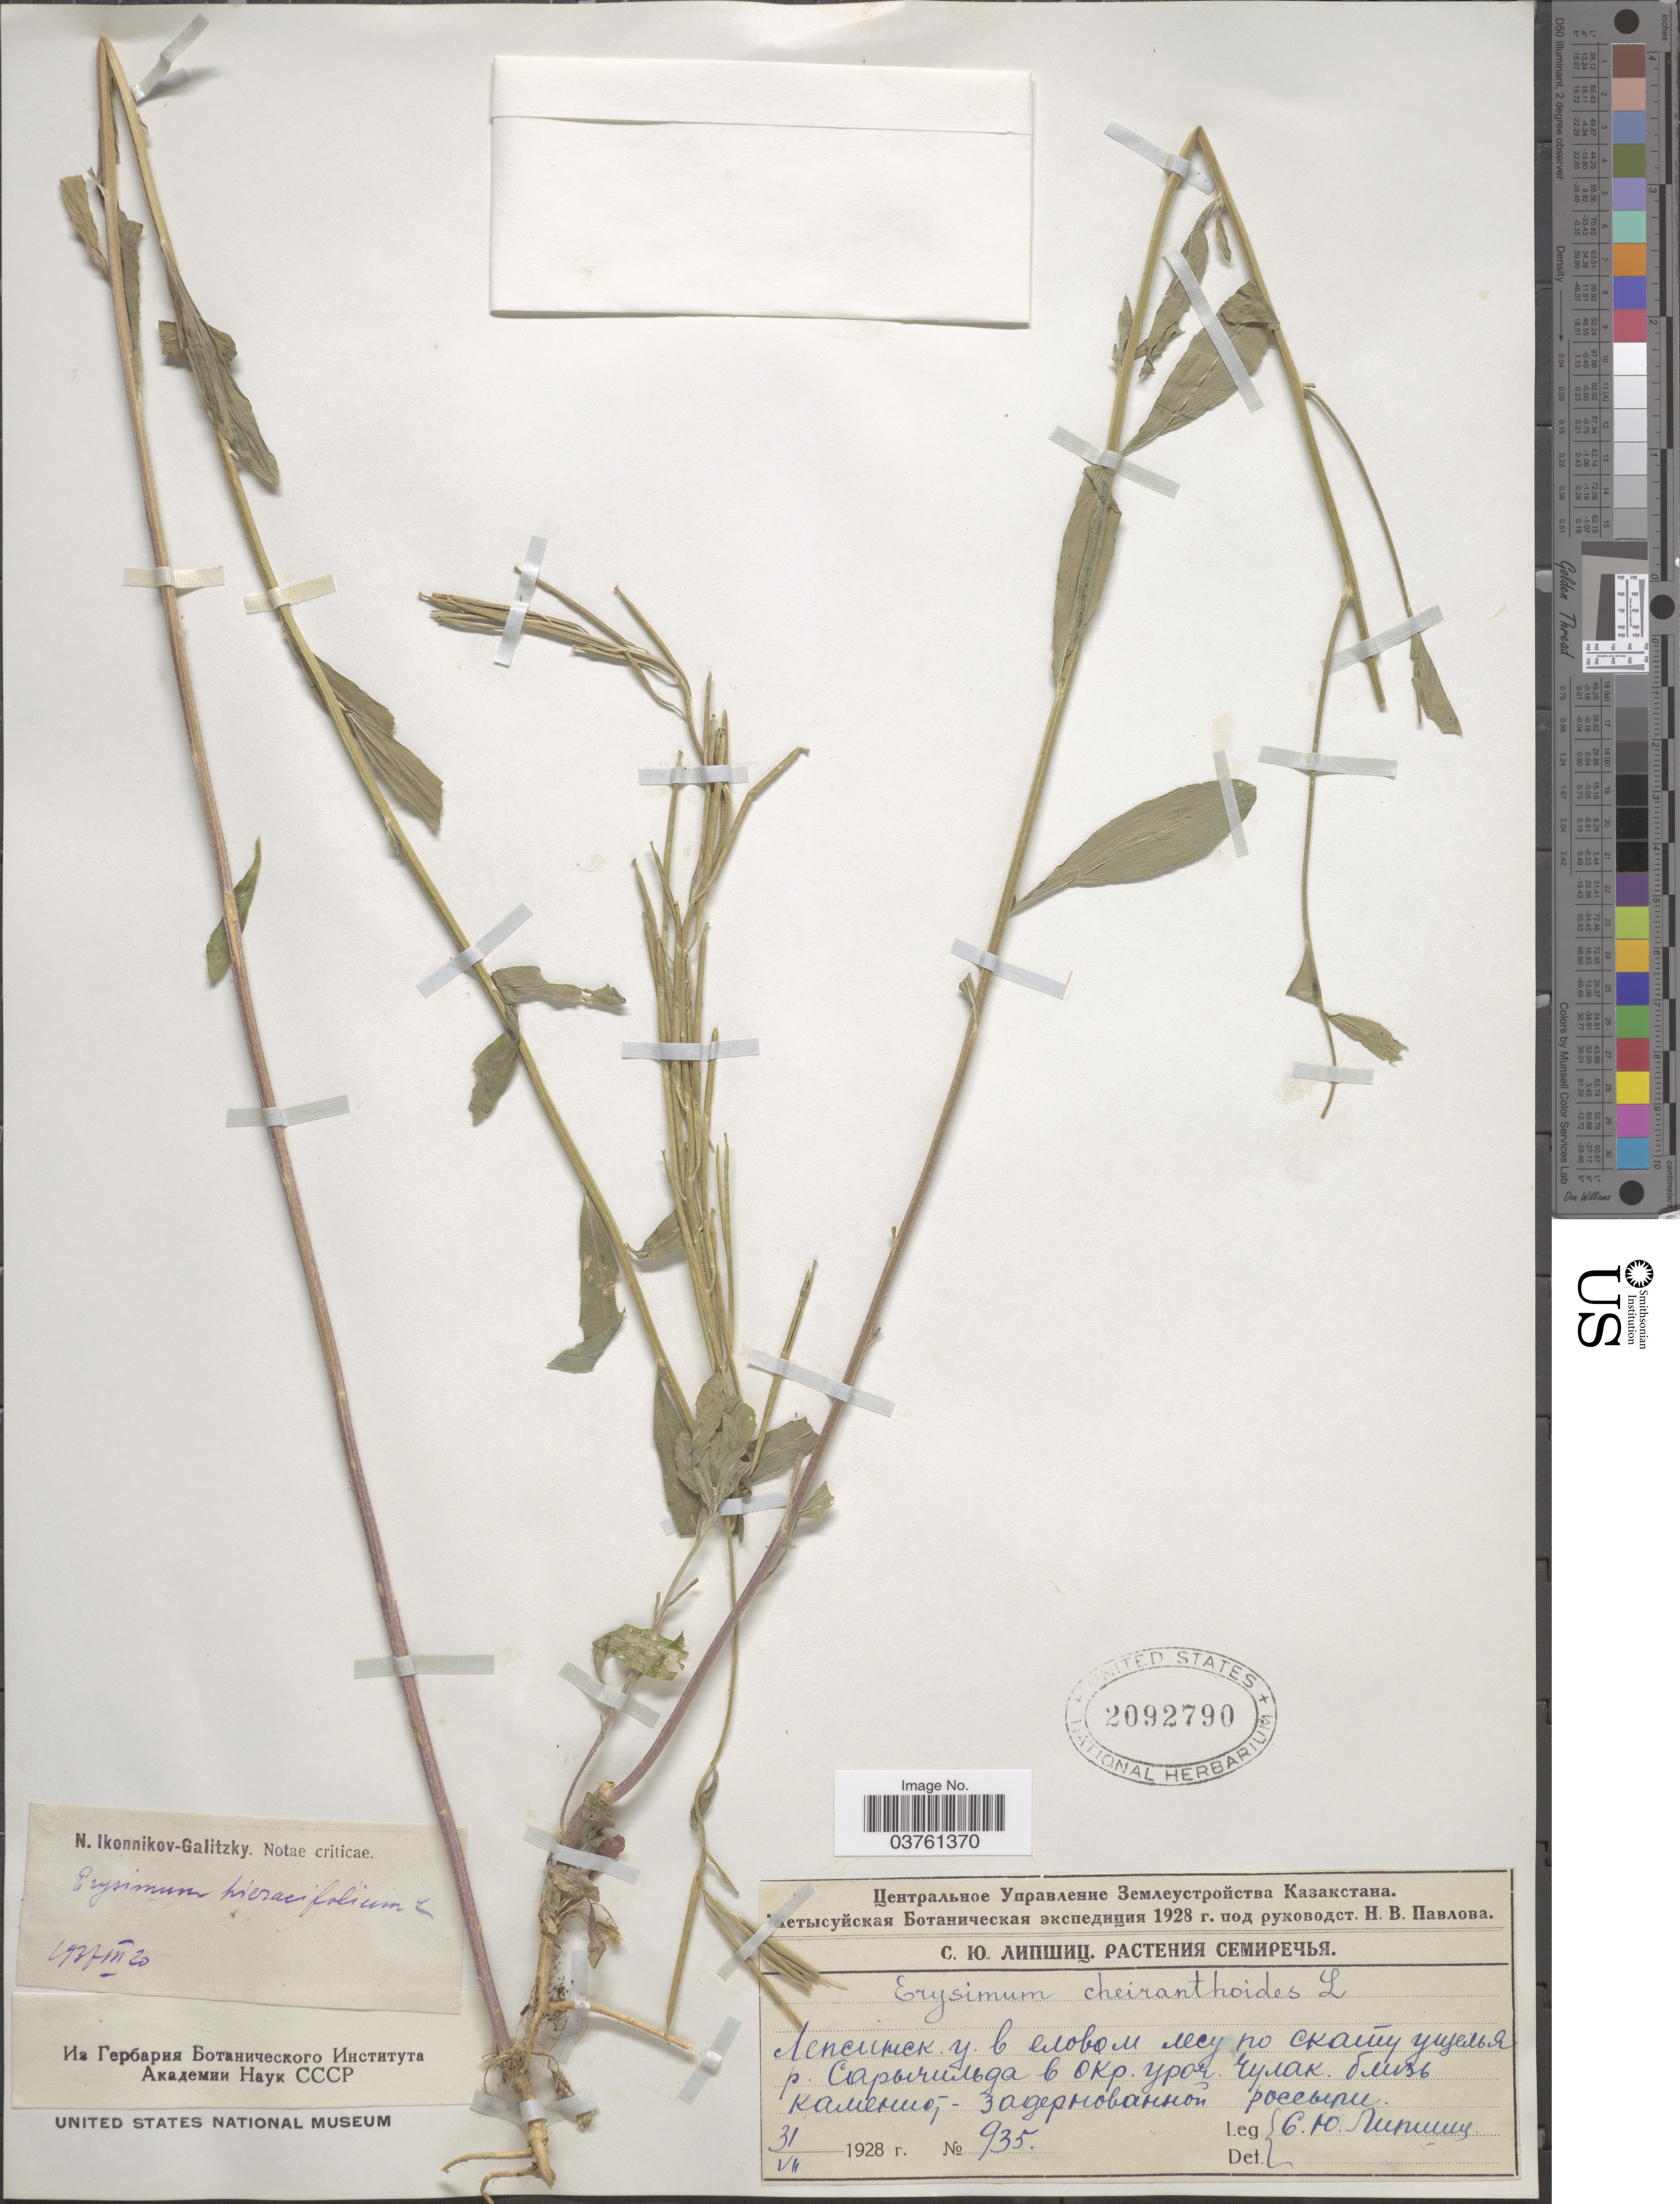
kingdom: Plantae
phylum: Tracheophyta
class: Magnoliopsida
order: Brassicales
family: Brassicaceae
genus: Erysimum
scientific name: Erysimum hieraciifolium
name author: L.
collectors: S. Lipshits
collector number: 935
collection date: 1928-07-31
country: Kazakhstan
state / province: Almaty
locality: Lepsinsk, vicinity of Urochishche Chulak.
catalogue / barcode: US 2092790